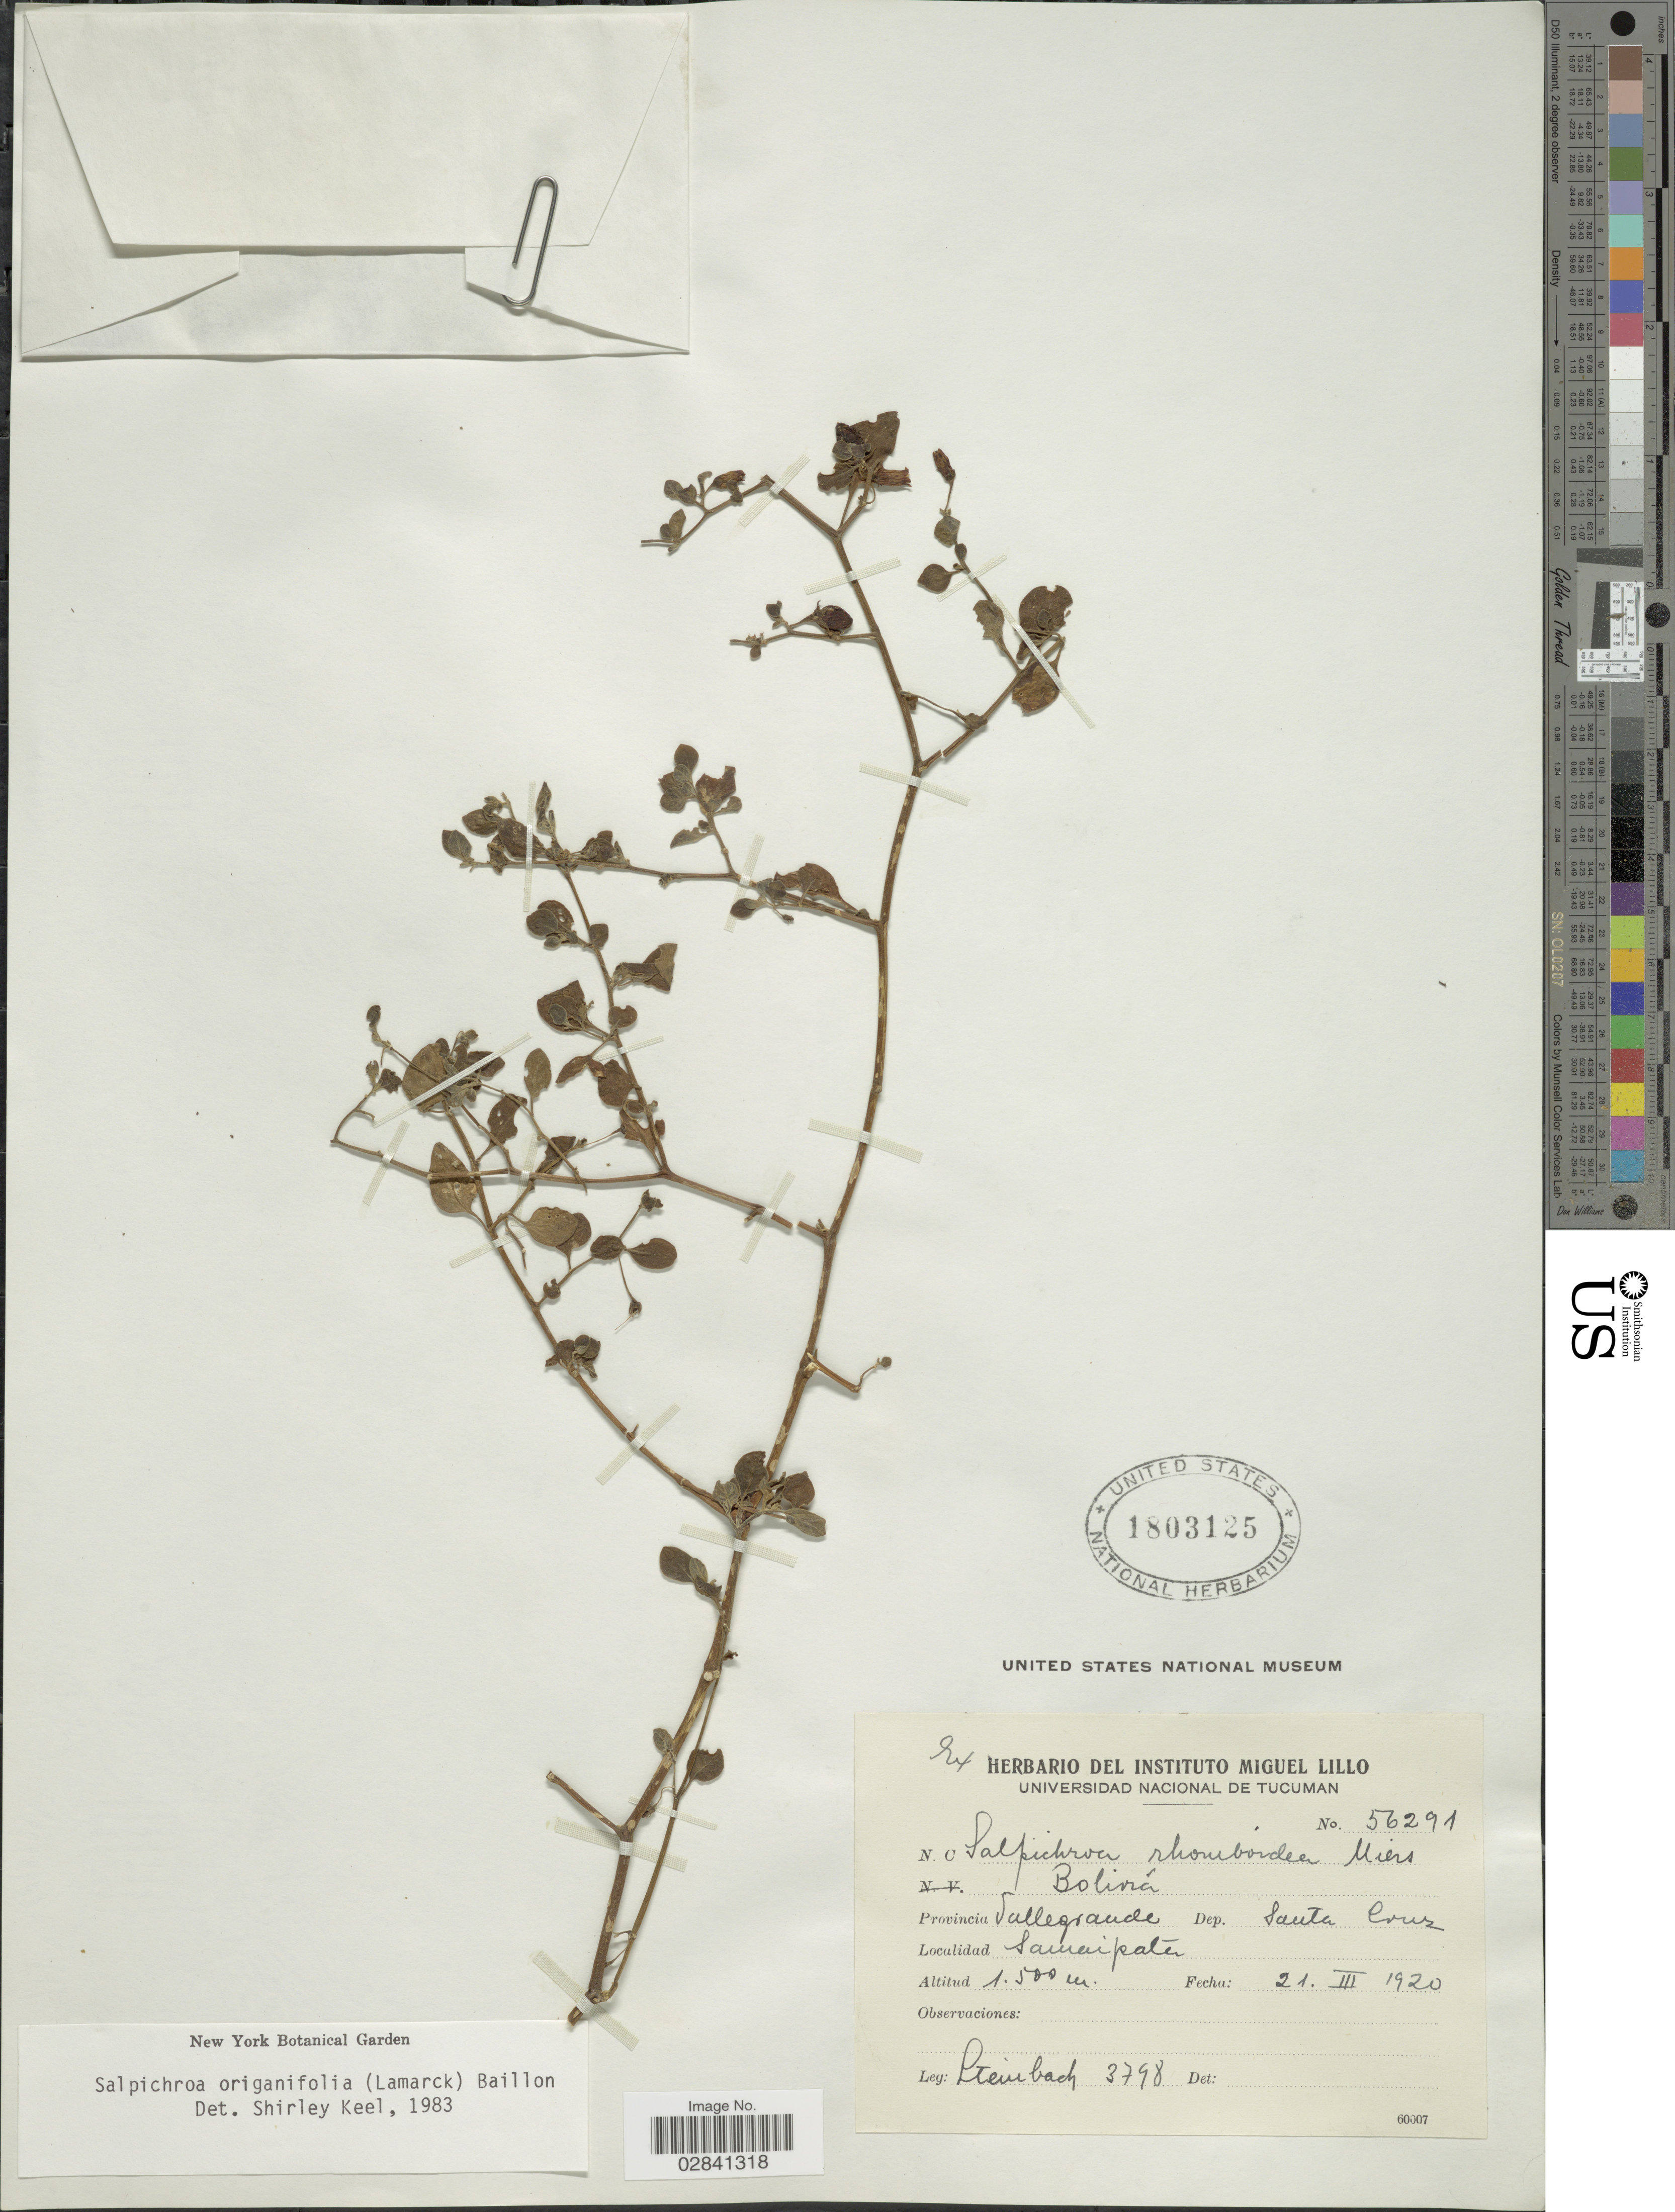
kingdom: Plantae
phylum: Tracheophyta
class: Magnoliopsida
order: Solanales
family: Solanaceae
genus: Salpichroa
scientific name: Salpichroa origanifolia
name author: (Lam.) Baill.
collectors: Steinbach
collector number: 3798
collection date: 1920-03-21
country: Bolivia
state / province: Santa Cruz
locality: Provincia Valle grande. Dep. Santa Cruz. Samaipata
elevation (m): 1500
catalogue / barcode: US 1803125